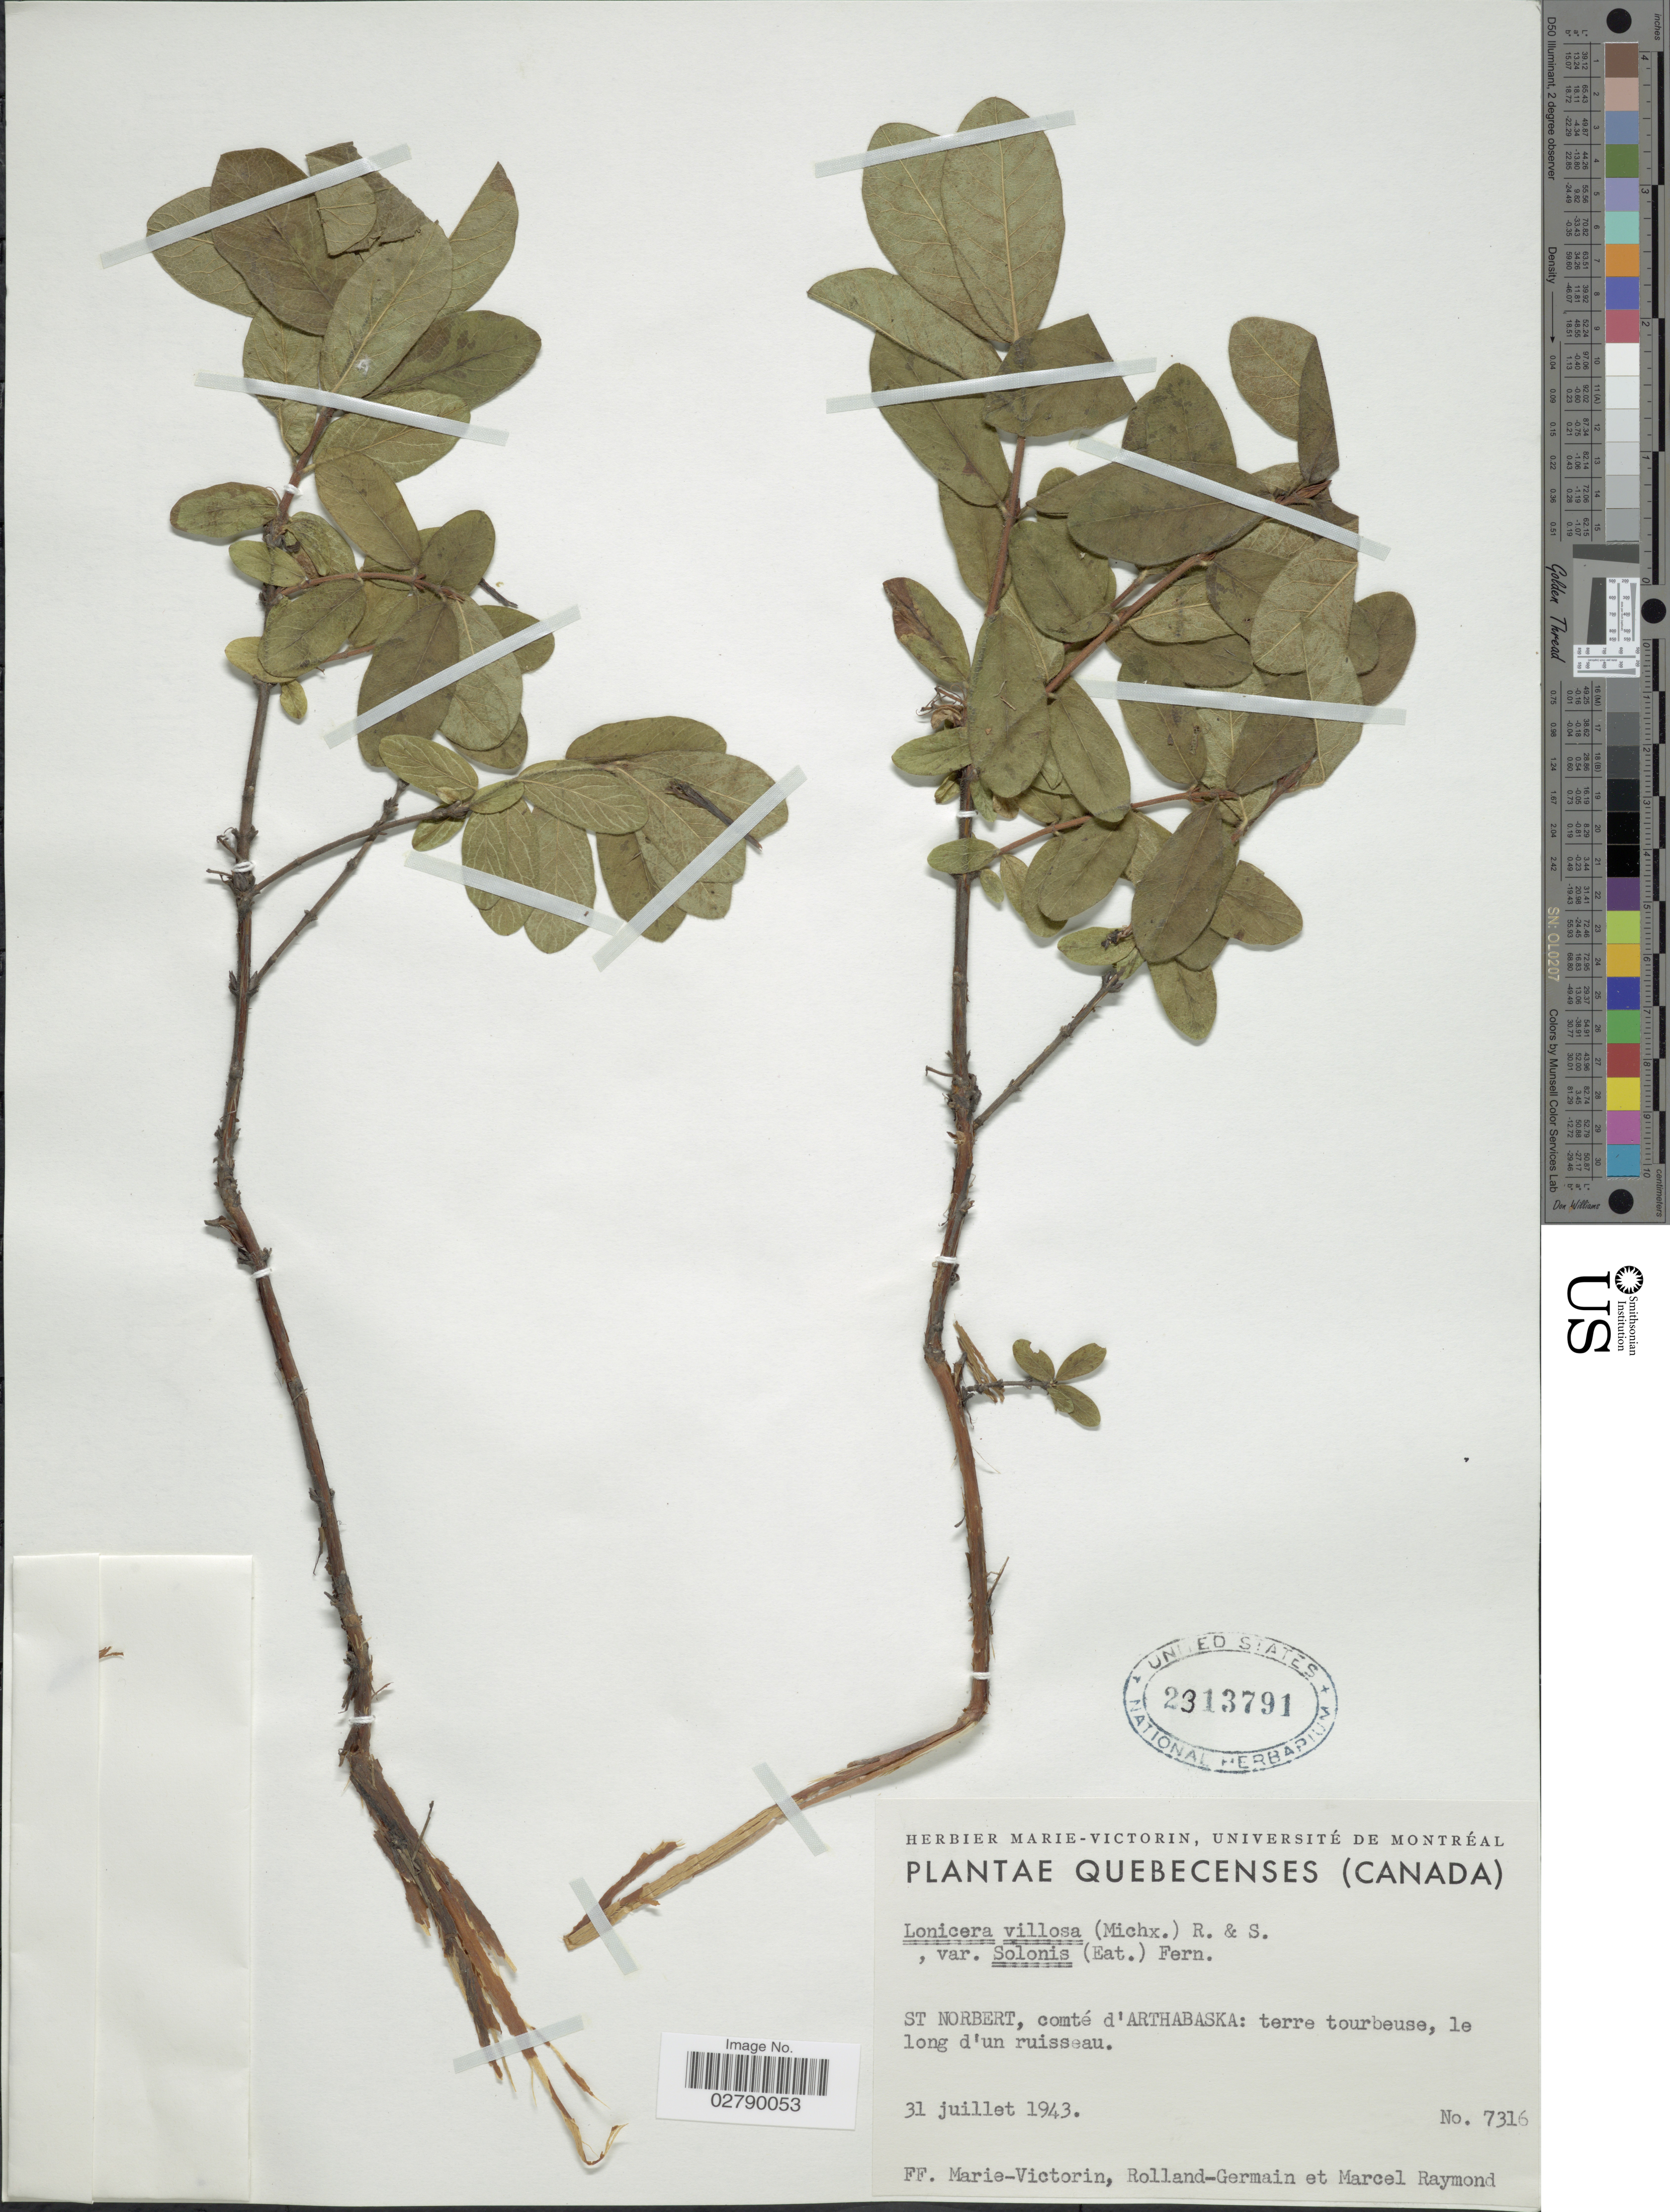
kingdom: Plantae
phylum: Tracheophyta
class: Magnoliopsida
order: Dipsacales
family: Caprifoliaceae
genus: Lonicera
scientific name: Lonicera villosa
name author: (Michx.) Roem. & Schult.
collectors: F. Marie-Victorin, Rolland-Germain & M. Raymond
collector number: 7316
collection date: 1943-07-31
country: Canada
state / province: Quebec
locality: St Norbert, comté d'Arthabaska: terre tourbeuse, le long d'un ruisseau.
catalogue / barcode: US 2313791